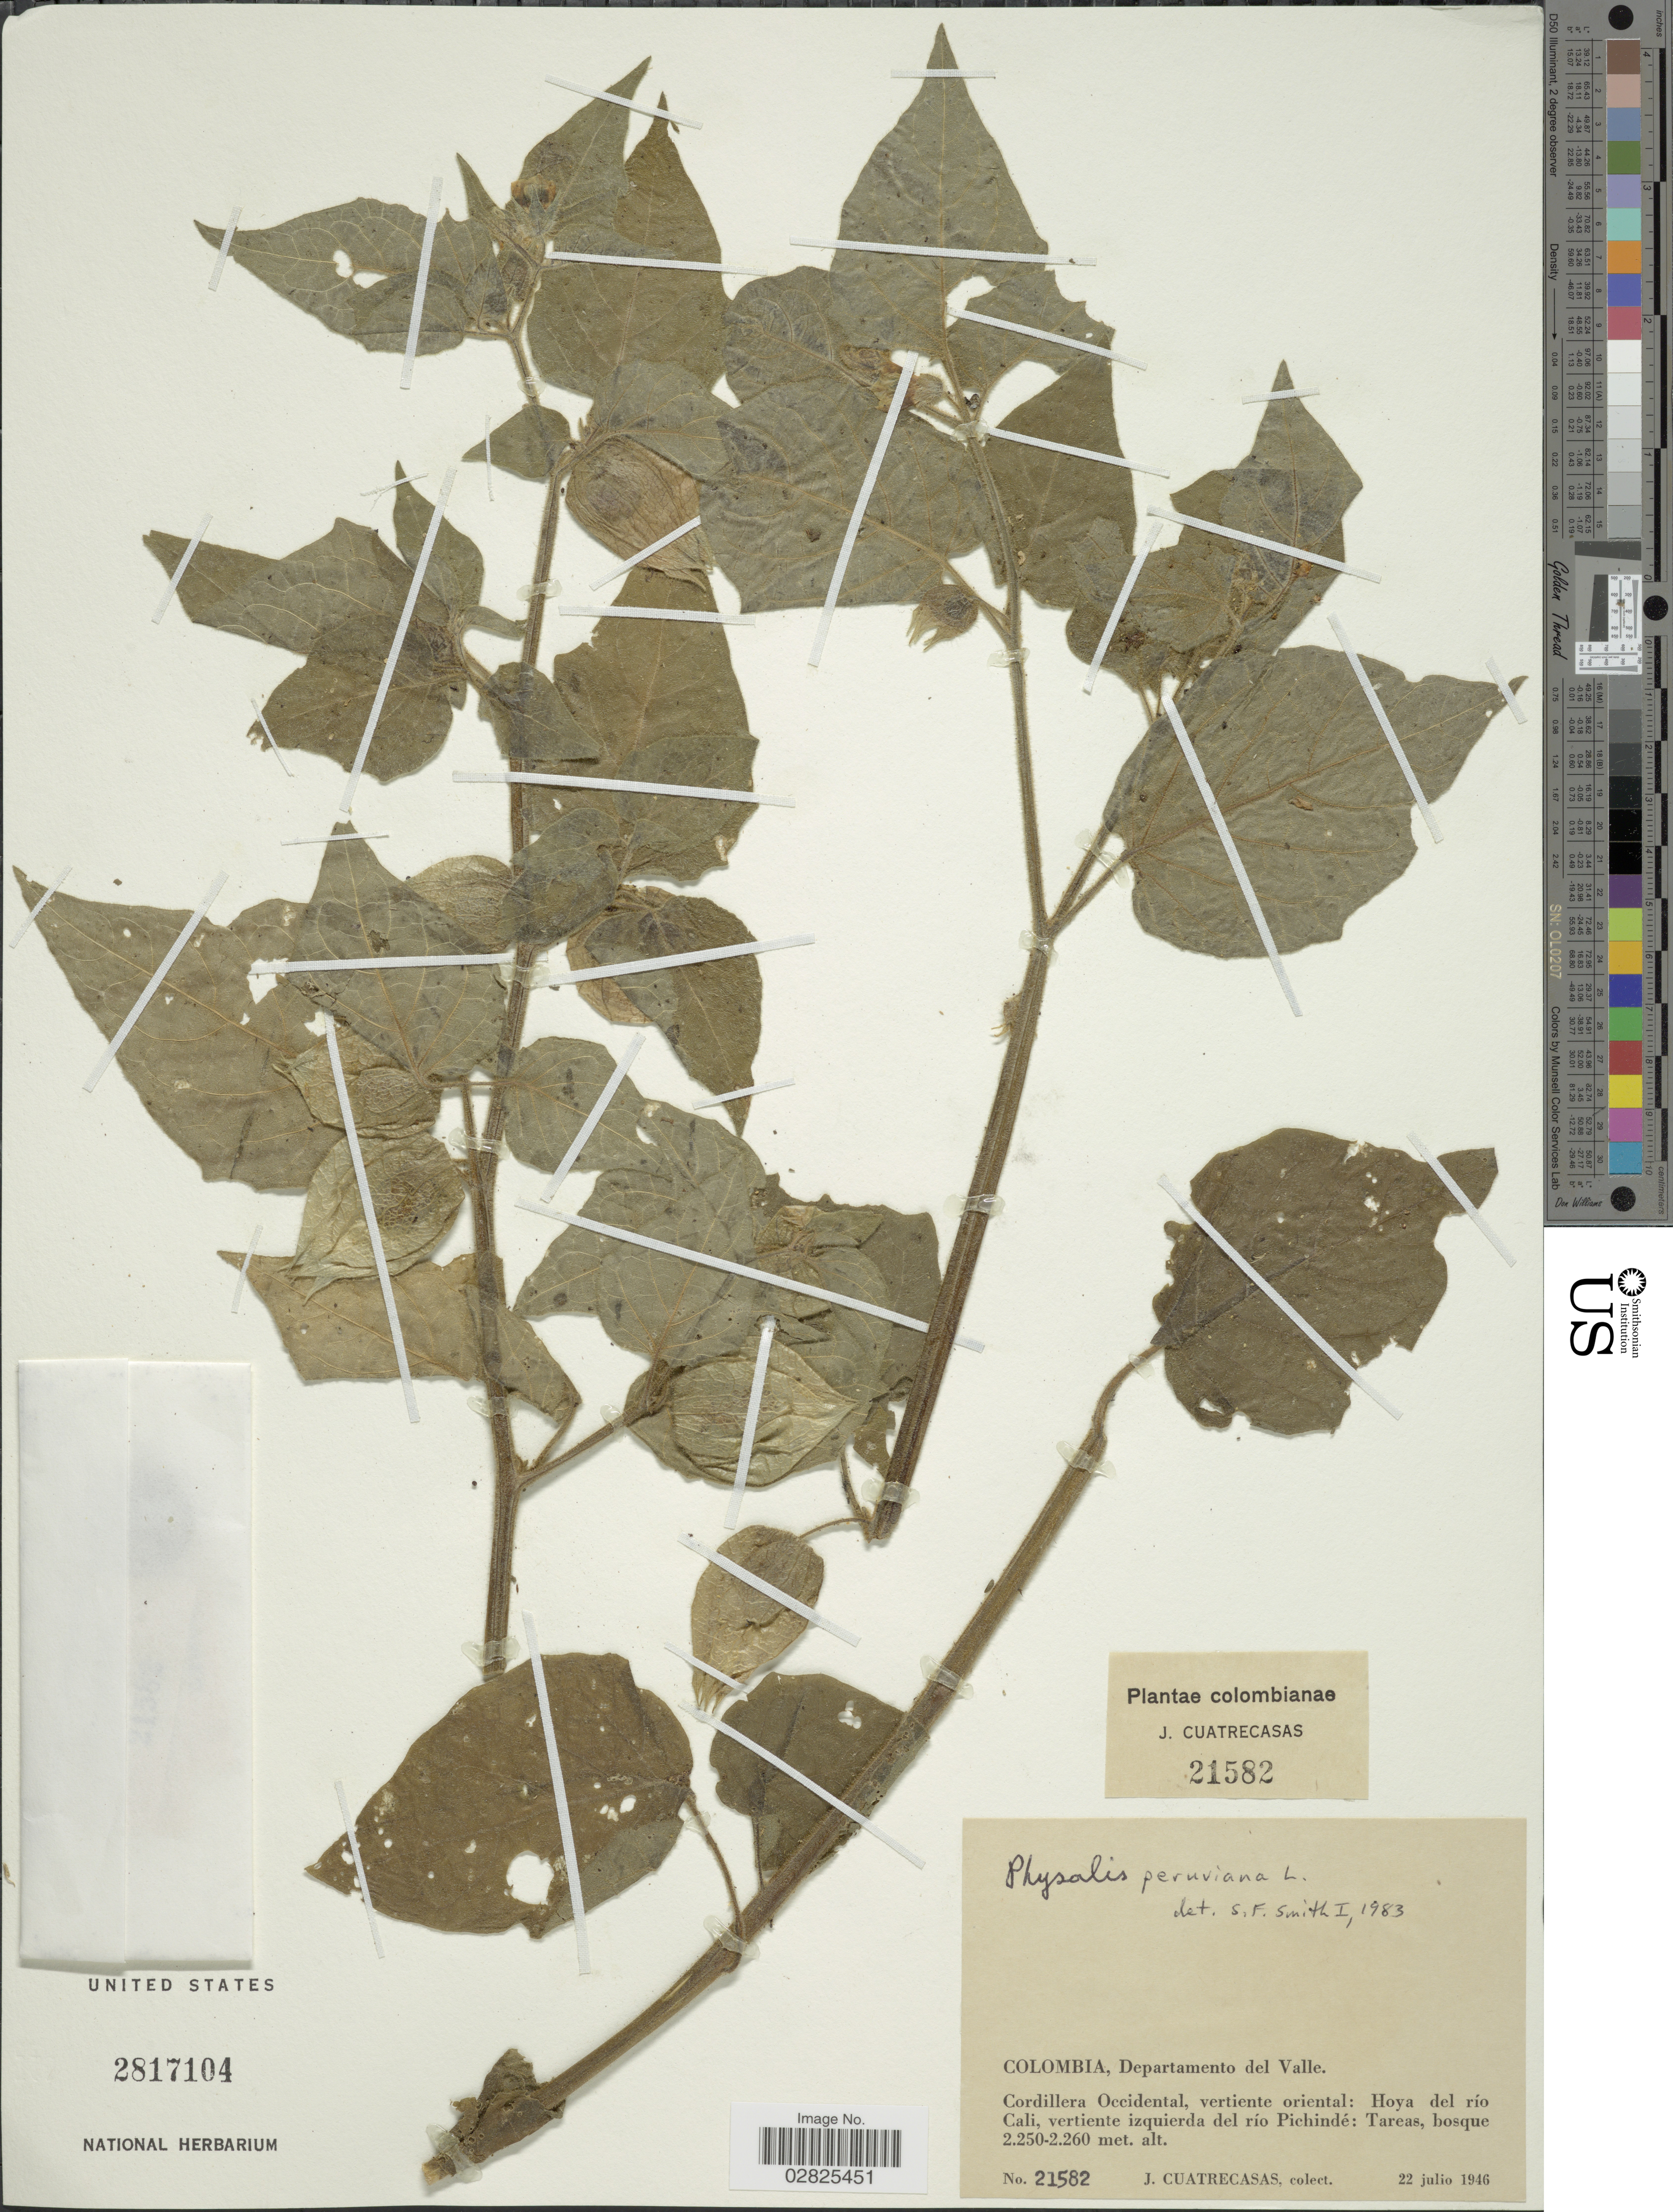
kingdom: Plantae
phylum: Tracheophyta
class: Magnoliopsida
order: Solanales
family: Solanaceae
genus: Physalis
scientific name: Physalis peruviana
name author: L.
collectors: J. Cuatrecasas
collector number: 21582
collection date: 1946-07-22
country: Colombia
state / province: Valle del Cauca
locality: Departamento del Valle. Cordillera Occidental, vertiente oriental: Hoya del río Cali, vertiente izquierda del río Pichindé: Tareas, bosque.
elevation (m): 2250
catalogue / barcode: US 2817104